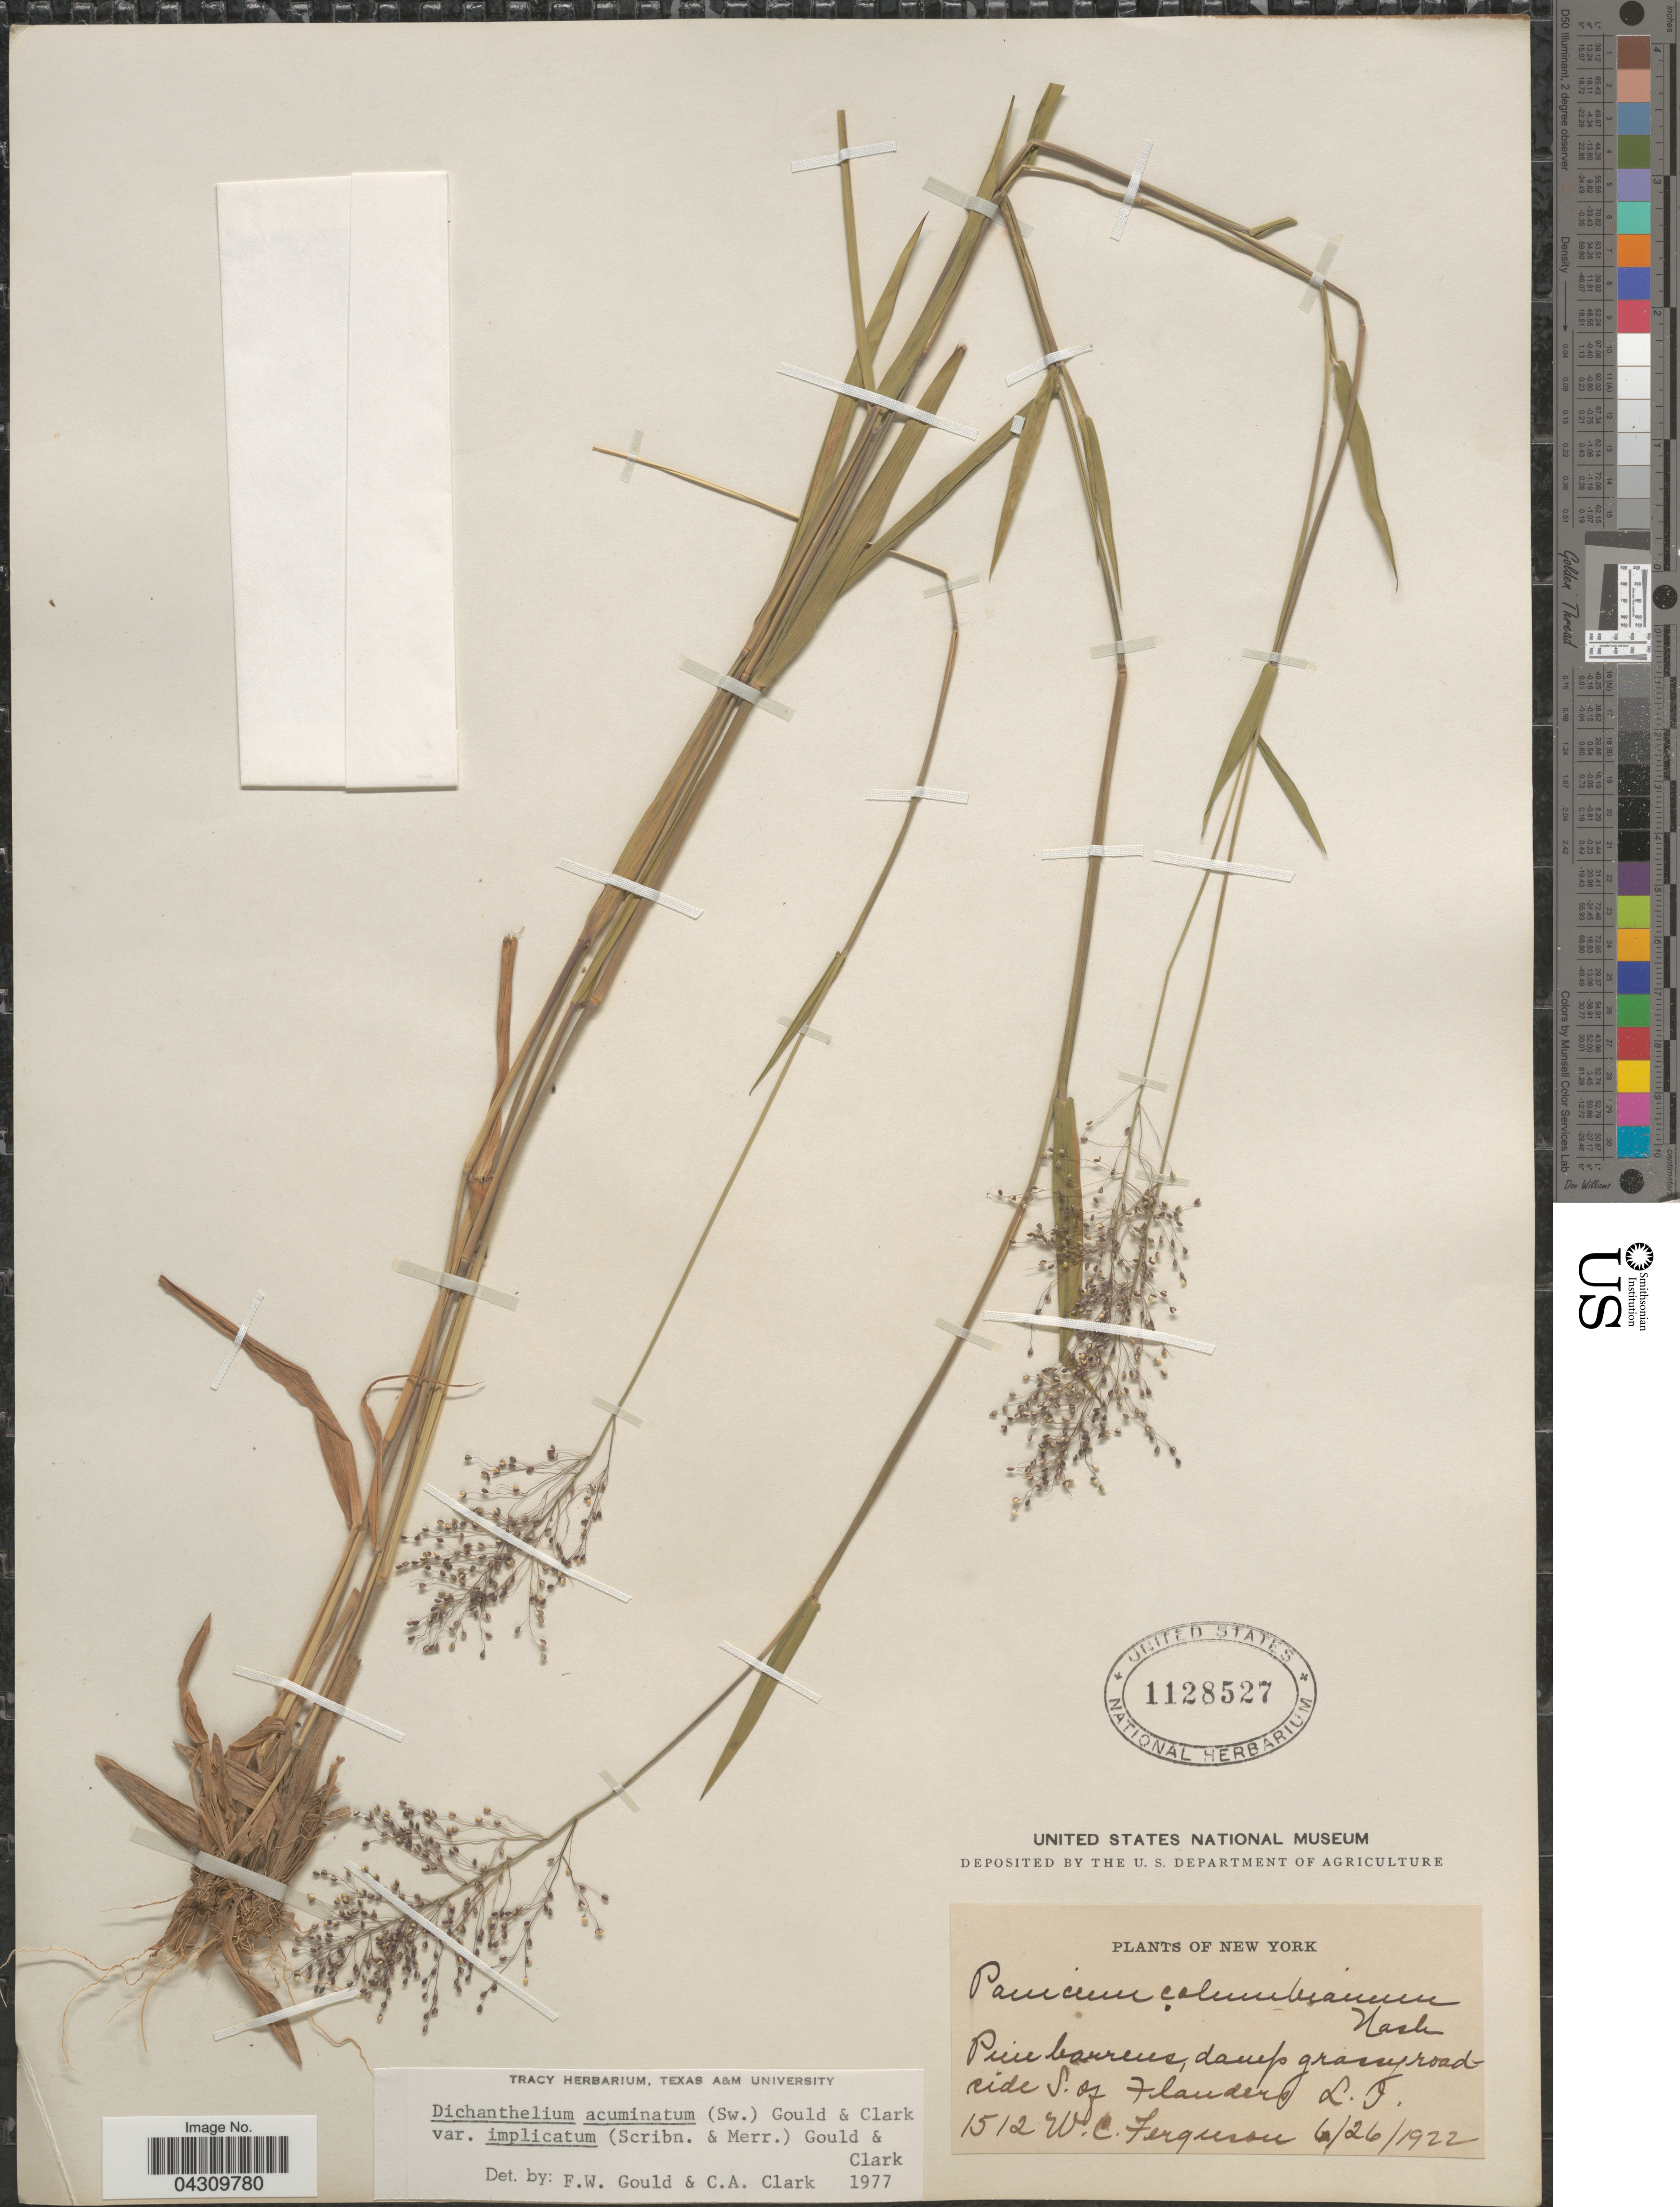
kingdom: Plantae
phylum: Tracheophyta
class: Liliopsida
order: Poales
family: Poaceae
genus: Dichanthelium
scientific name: Dichanthelium acuminatum var. acuminatum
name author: (Sw.) Gould & C.A. Clark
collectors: W. Ferguson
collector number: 1512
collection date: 1922-06-26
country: United States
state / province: New York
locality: Pine barrens, damp grassy roadside S. of Flanders L. I.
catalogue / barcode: US 1128527